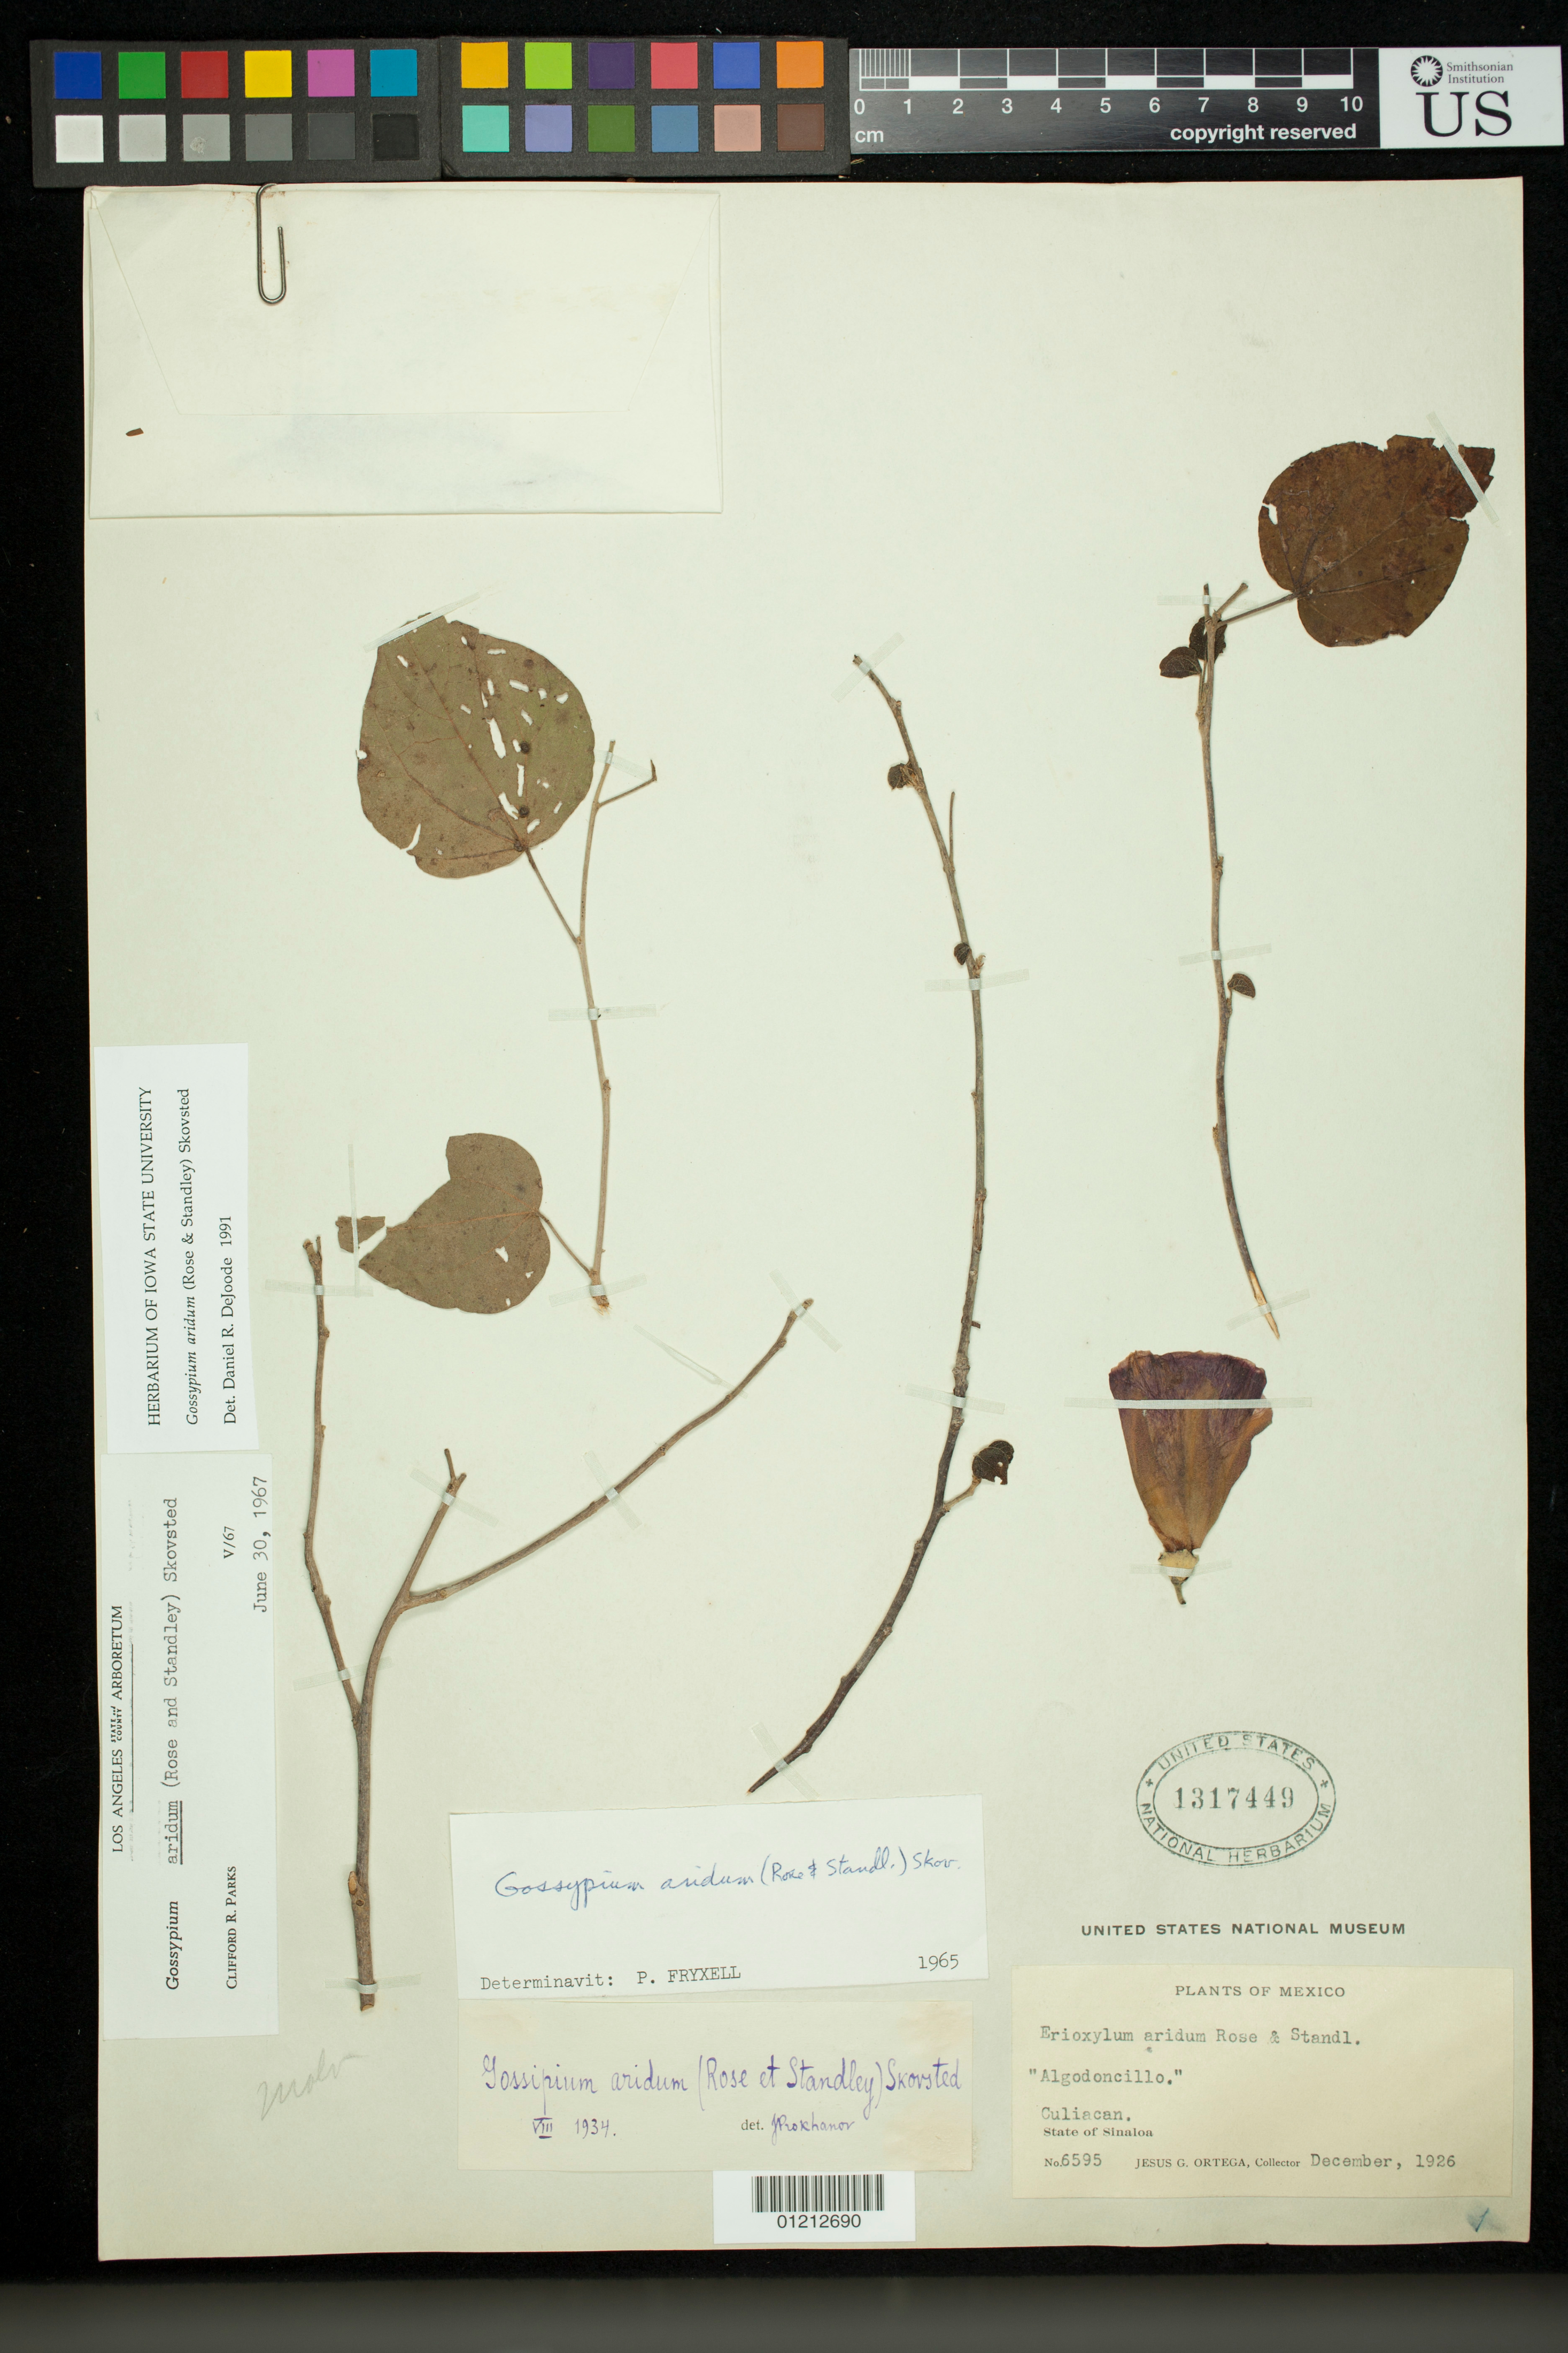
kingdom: Plantae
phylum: Tracheophyta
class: Magnoliopsida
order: Malvales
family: Malvaceae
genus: Gossypium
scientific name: Gossypium aridum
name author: (Rose & Standl.) Skovsted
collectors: J. Ortega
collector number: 6595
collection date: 1926-12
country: Mexico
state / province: Sinaloa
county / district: Culiacan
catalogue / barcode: US 1317449